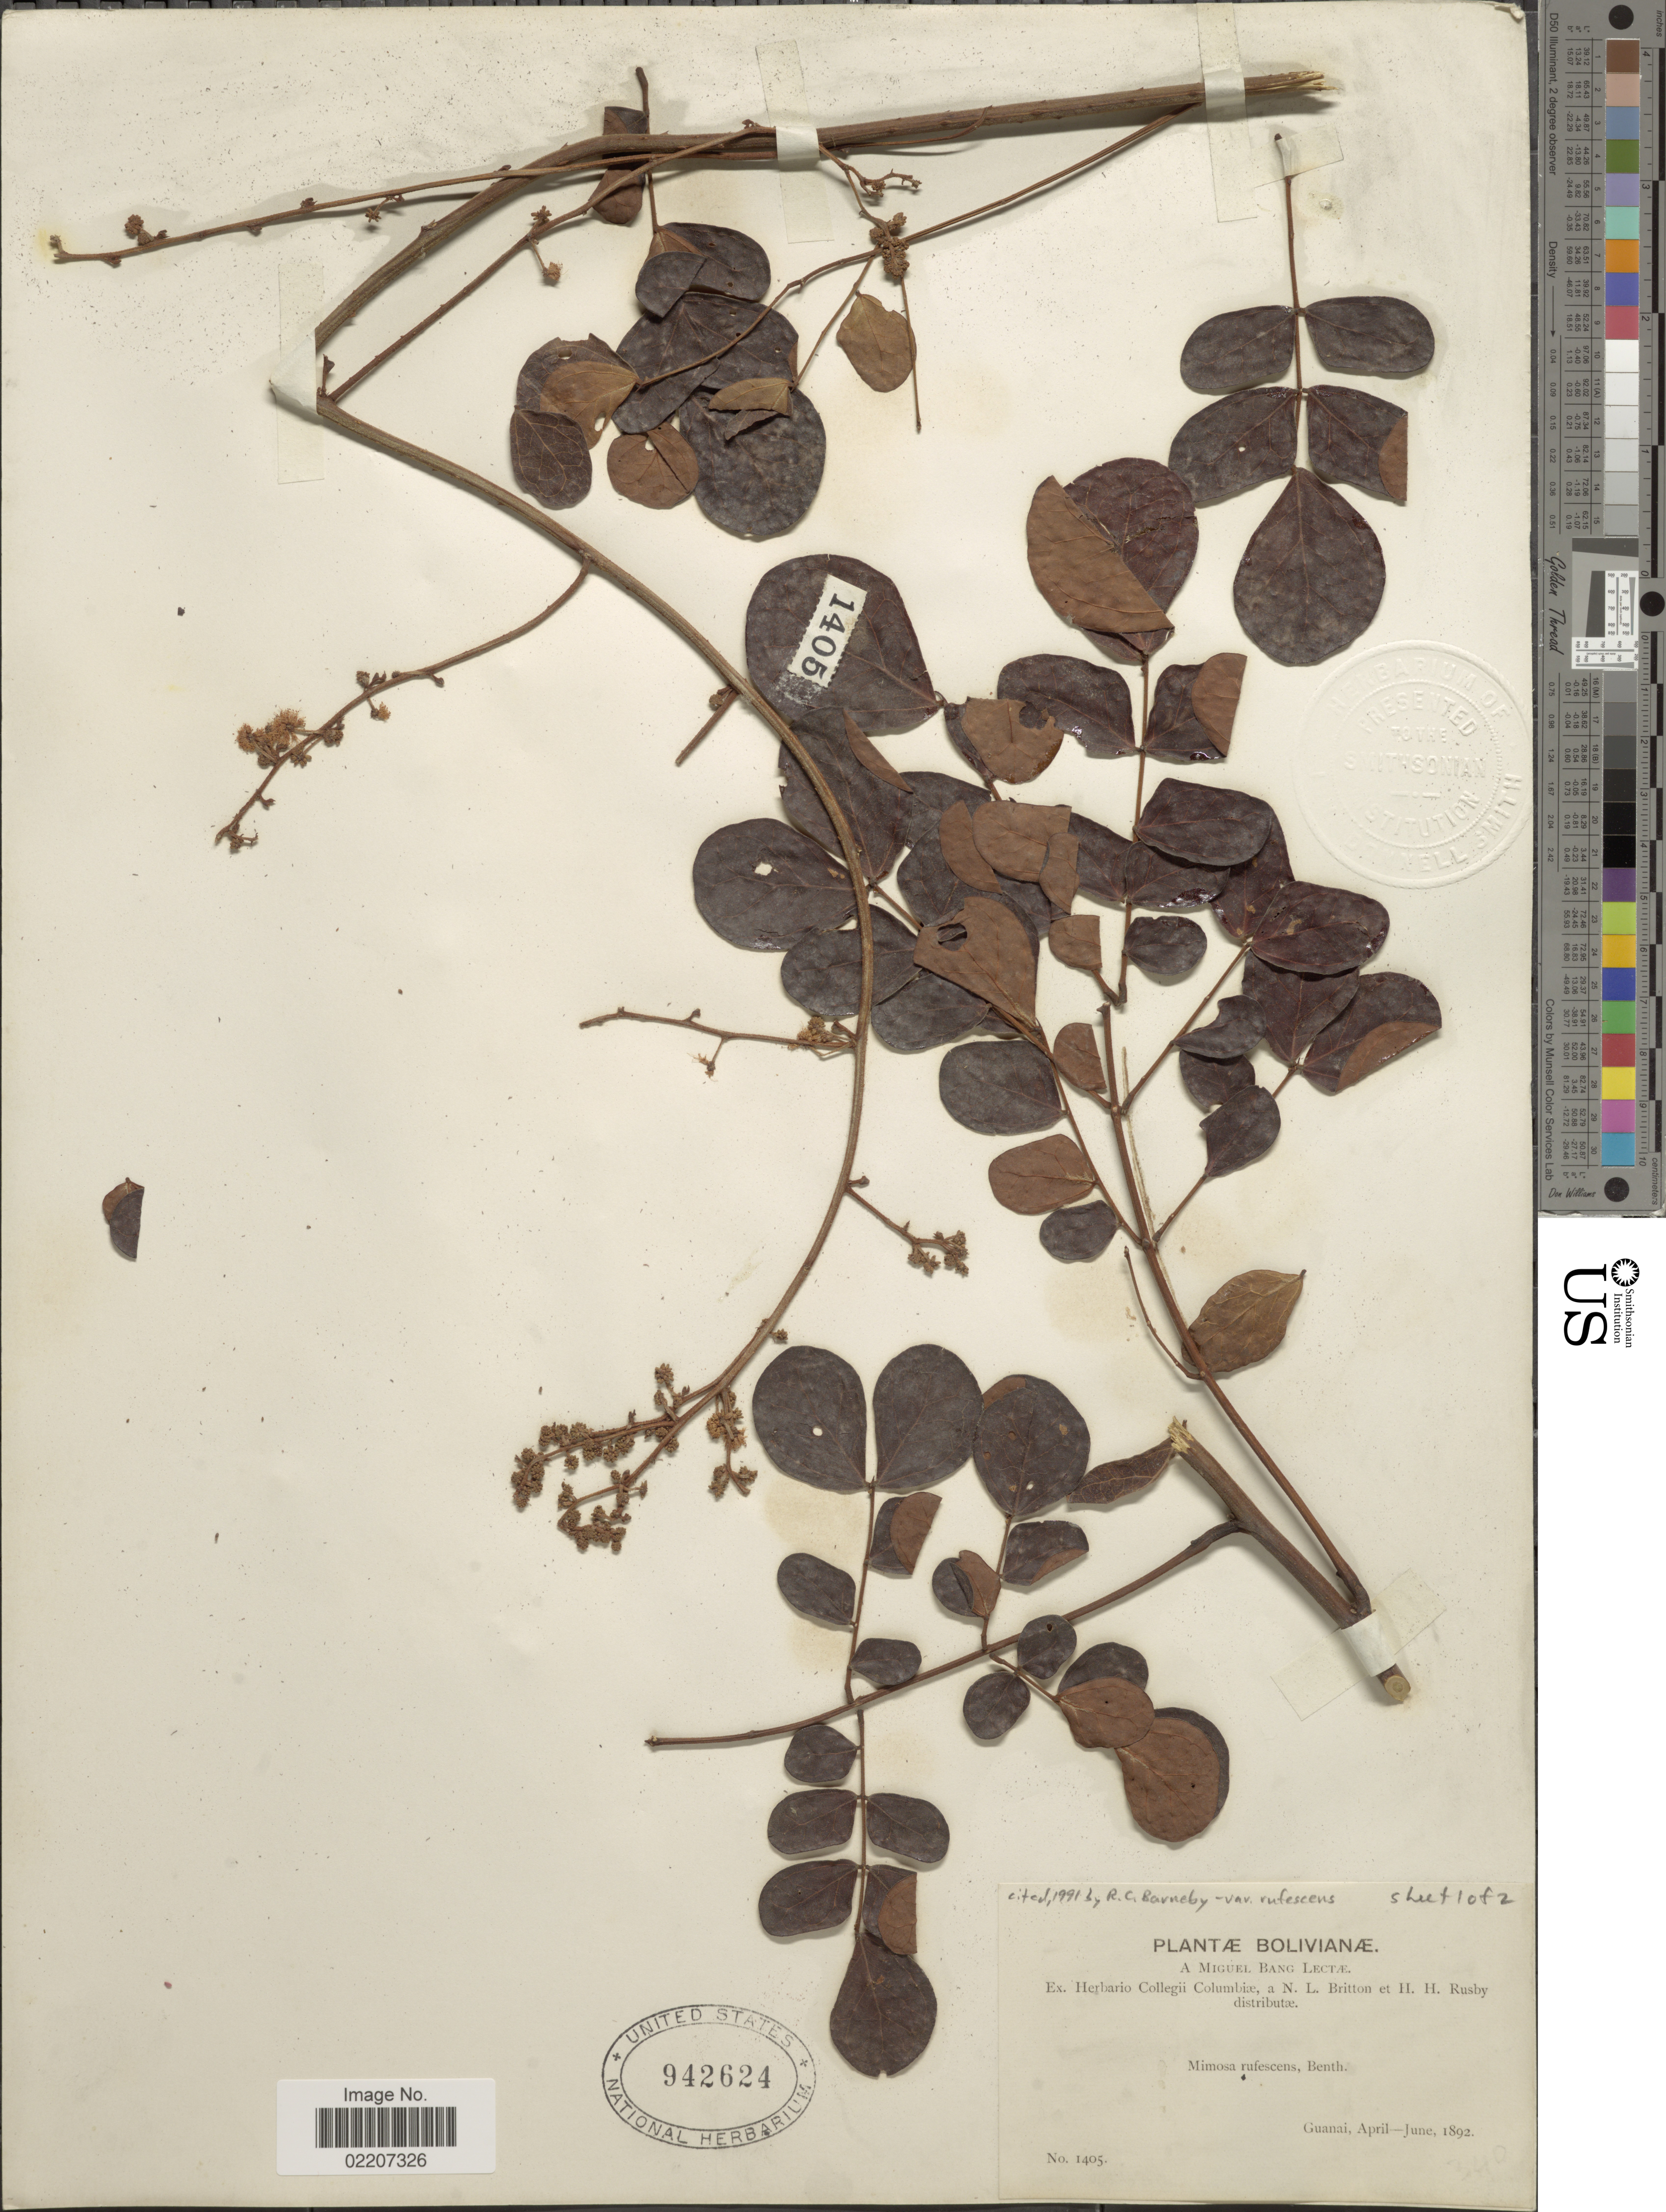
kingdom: Plantae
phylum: Tracheophyta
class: Magnoliopsida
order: Fabales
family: Fabaceae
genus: Mimosa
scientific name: Mimosa rufescens var. rufescens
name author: Benth.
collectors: M. Bang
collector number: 1405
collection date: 1892-04/1892-06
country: Bolivia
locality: Guanai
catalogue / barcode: US 942624